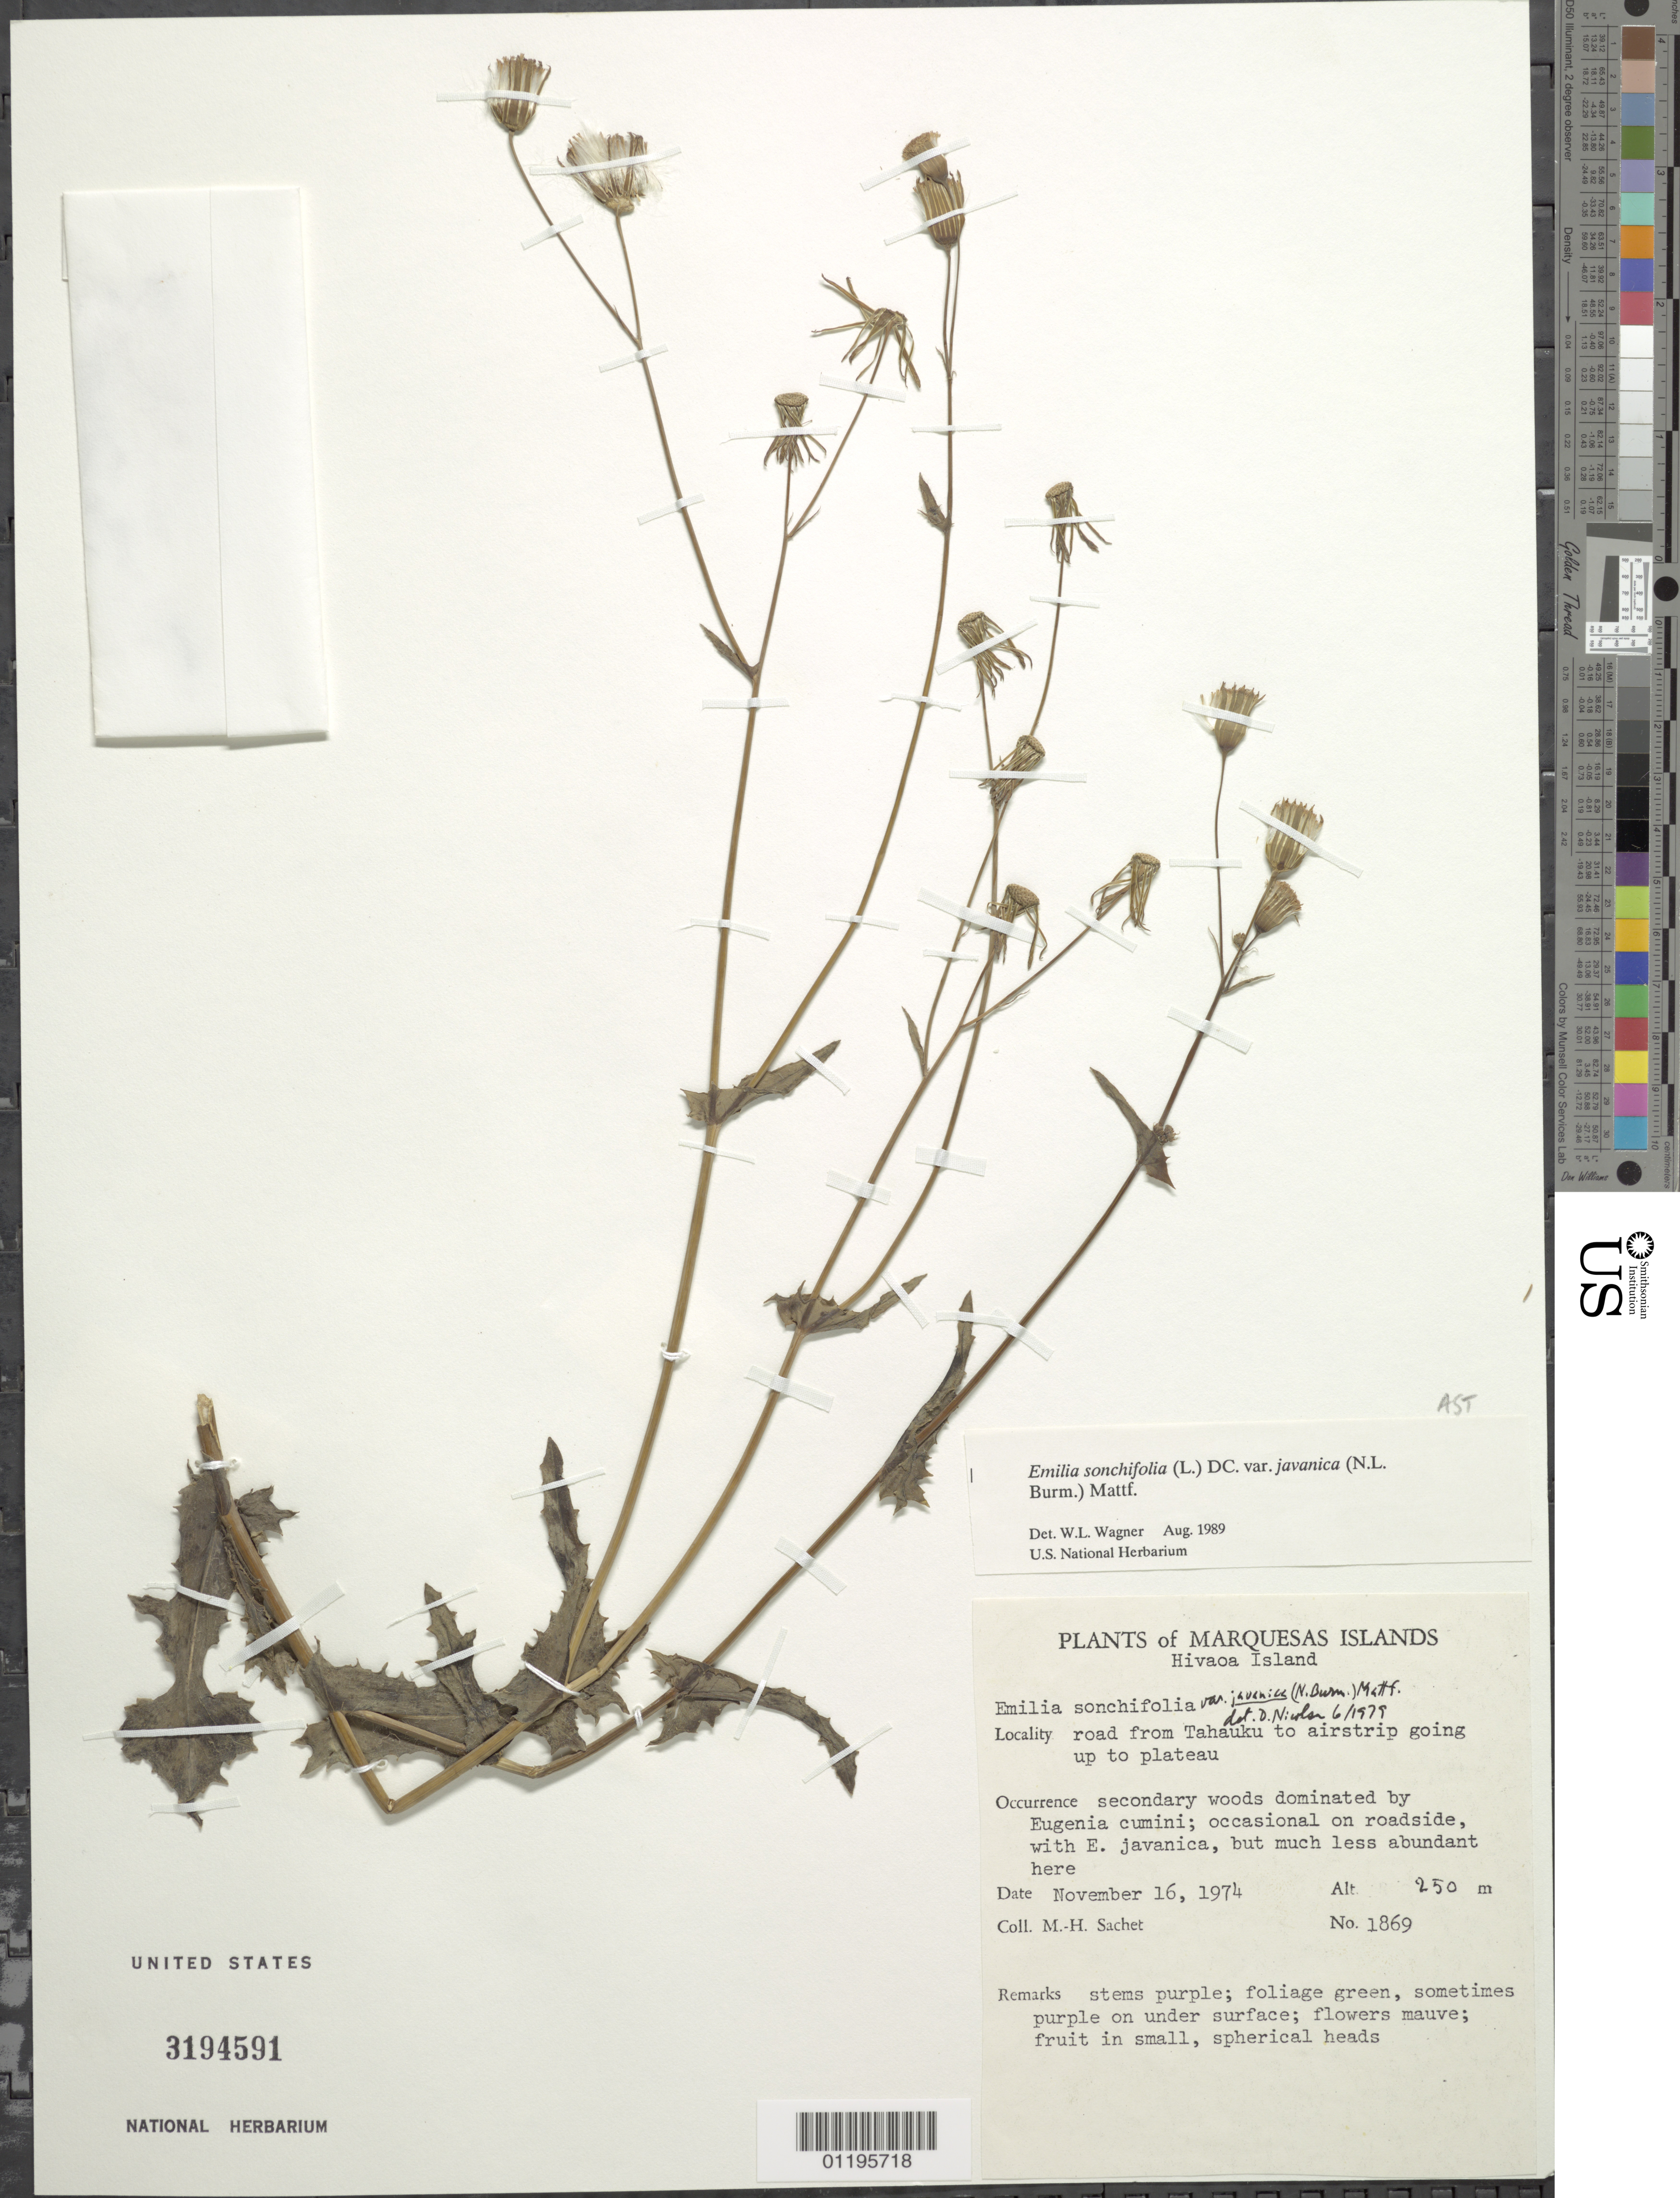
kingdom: Plantae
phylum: Tracheophyta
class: Magnoliopsida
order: Asterales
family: Asteraceae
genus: Emilia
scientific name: Emilia sonchifolia var. javanica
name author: (Burm. f.) Mattf.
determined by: Wagner, W. L., (BOT), Smithsonian Institution - National Museum of Natural History (UNITED STATES)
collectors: M.-H. Sachet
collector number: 1869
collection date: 1974-11-16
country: French Polynesia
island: Hiva Oa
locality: road from Tahuata to airstrip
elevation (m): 250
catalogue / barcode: US 3194591